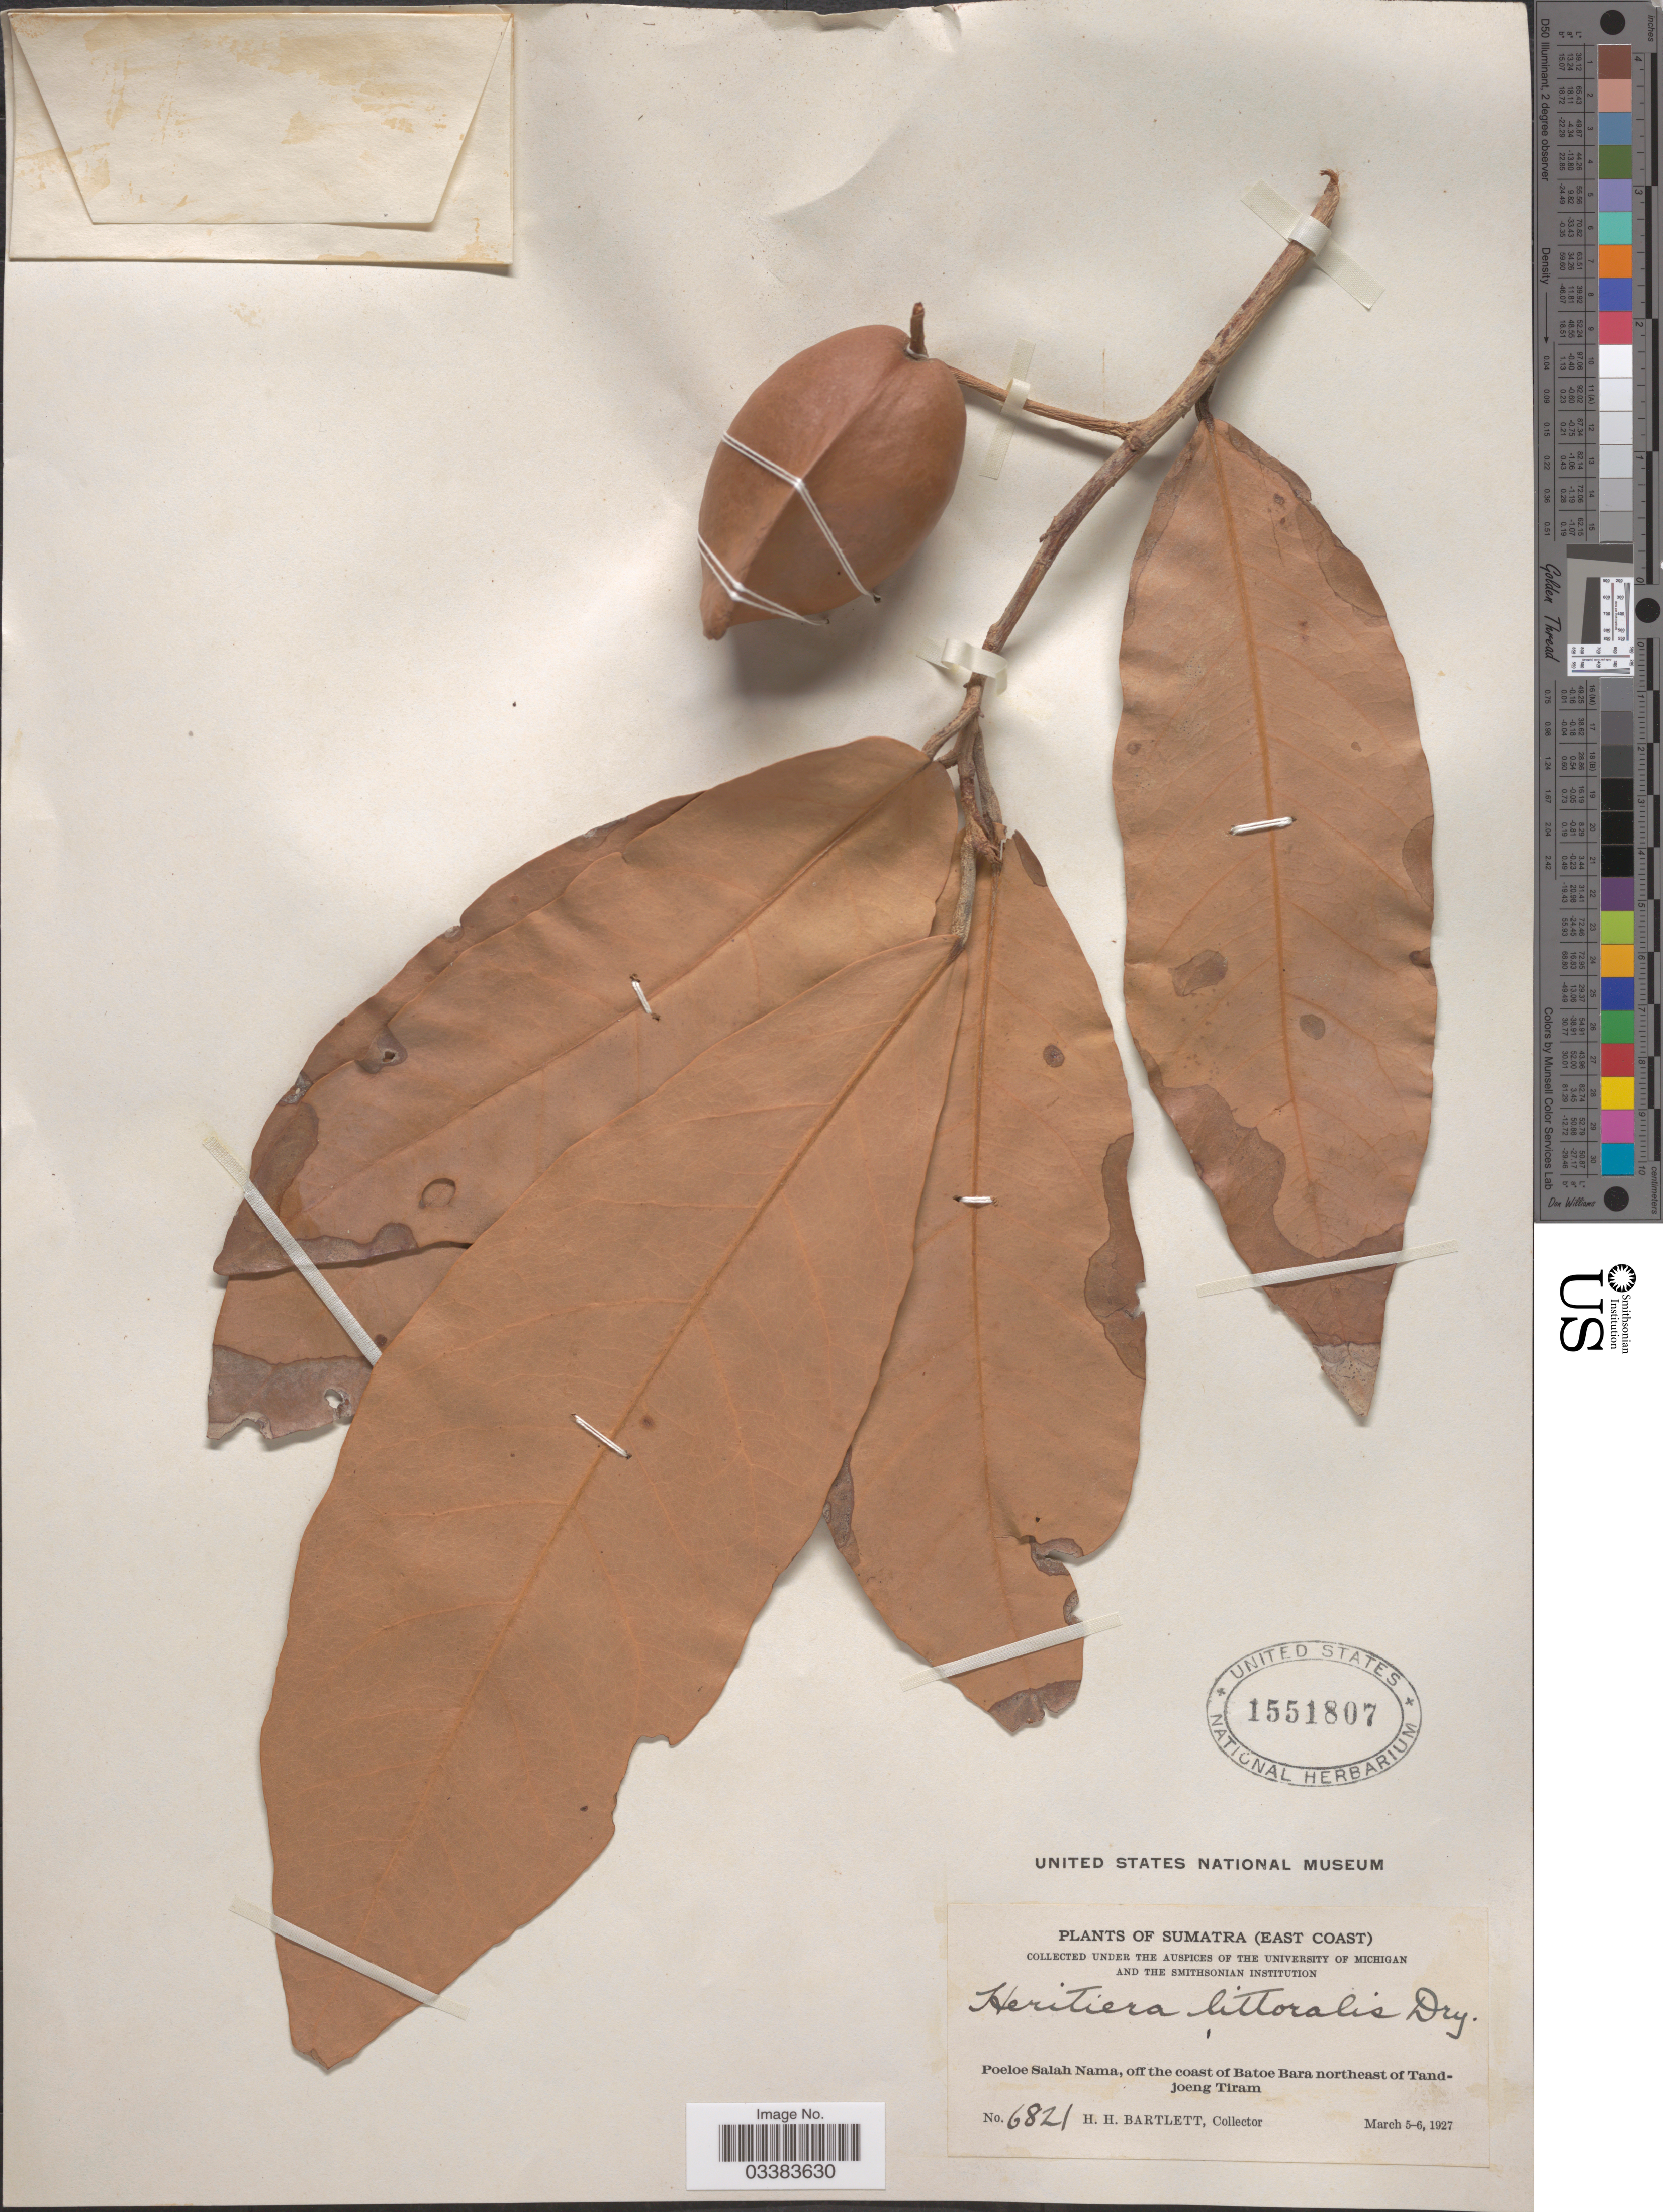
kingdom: Plantae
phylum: Tracheophyta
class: Magnoliopsida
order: Malvales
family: Malvaceae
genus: Heritiera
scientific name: Heritiera littoralis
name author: Aiton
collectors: H. H. Bartlett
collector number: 6821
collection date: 1927-03-05/1927-03-06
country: Indonesia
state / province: Sumatra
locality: (East Coast). Poeloe Salah Nama, off the coast of Batoe Bara northeast of Tandjoeng Tiram.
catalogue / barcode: US 1551807